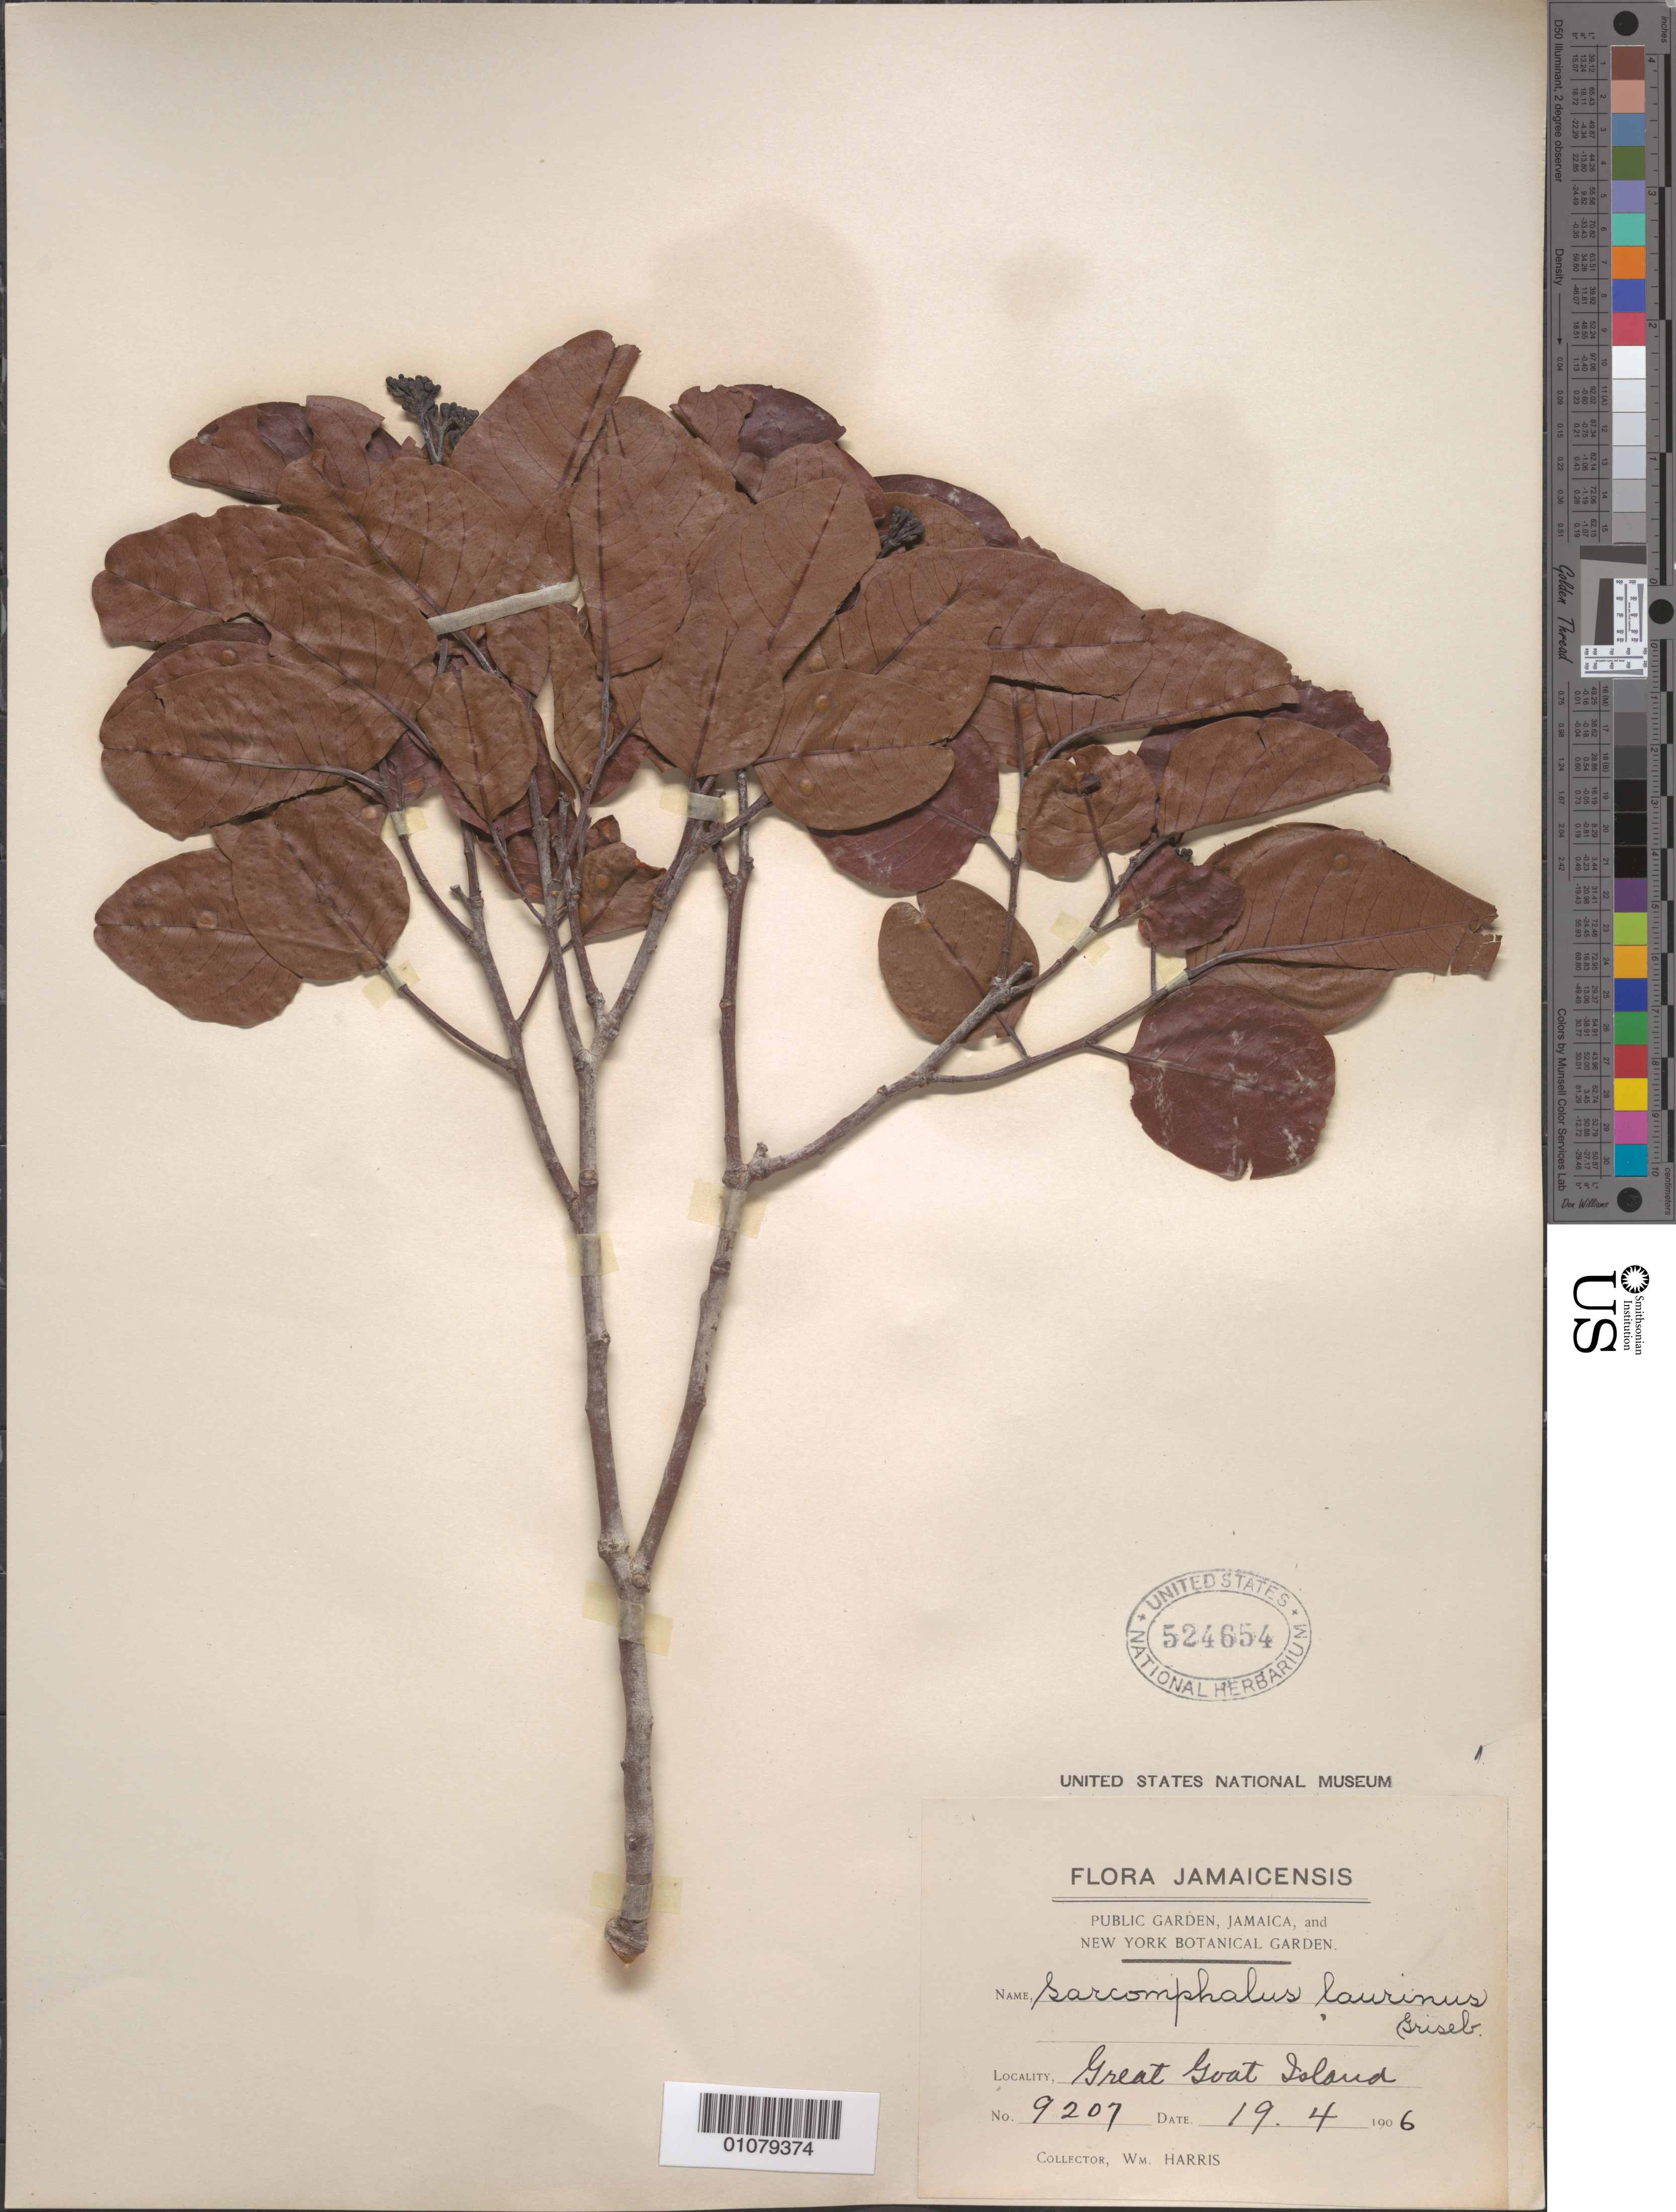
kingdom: Plantae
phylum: Tracheophyta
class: Magnoliopsida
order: Rosales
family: Rhamnaceae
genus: Sarcomphalus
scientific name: Sarcomphalus laurinus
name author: Griseb.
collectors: W. H. Harris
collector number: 9207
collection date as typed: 19 Apr 1906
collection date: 1906-04-19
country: Jamaica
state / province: Saint Catherine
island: Great Goat Island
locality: Great Goat Island.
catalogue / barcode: US 524654